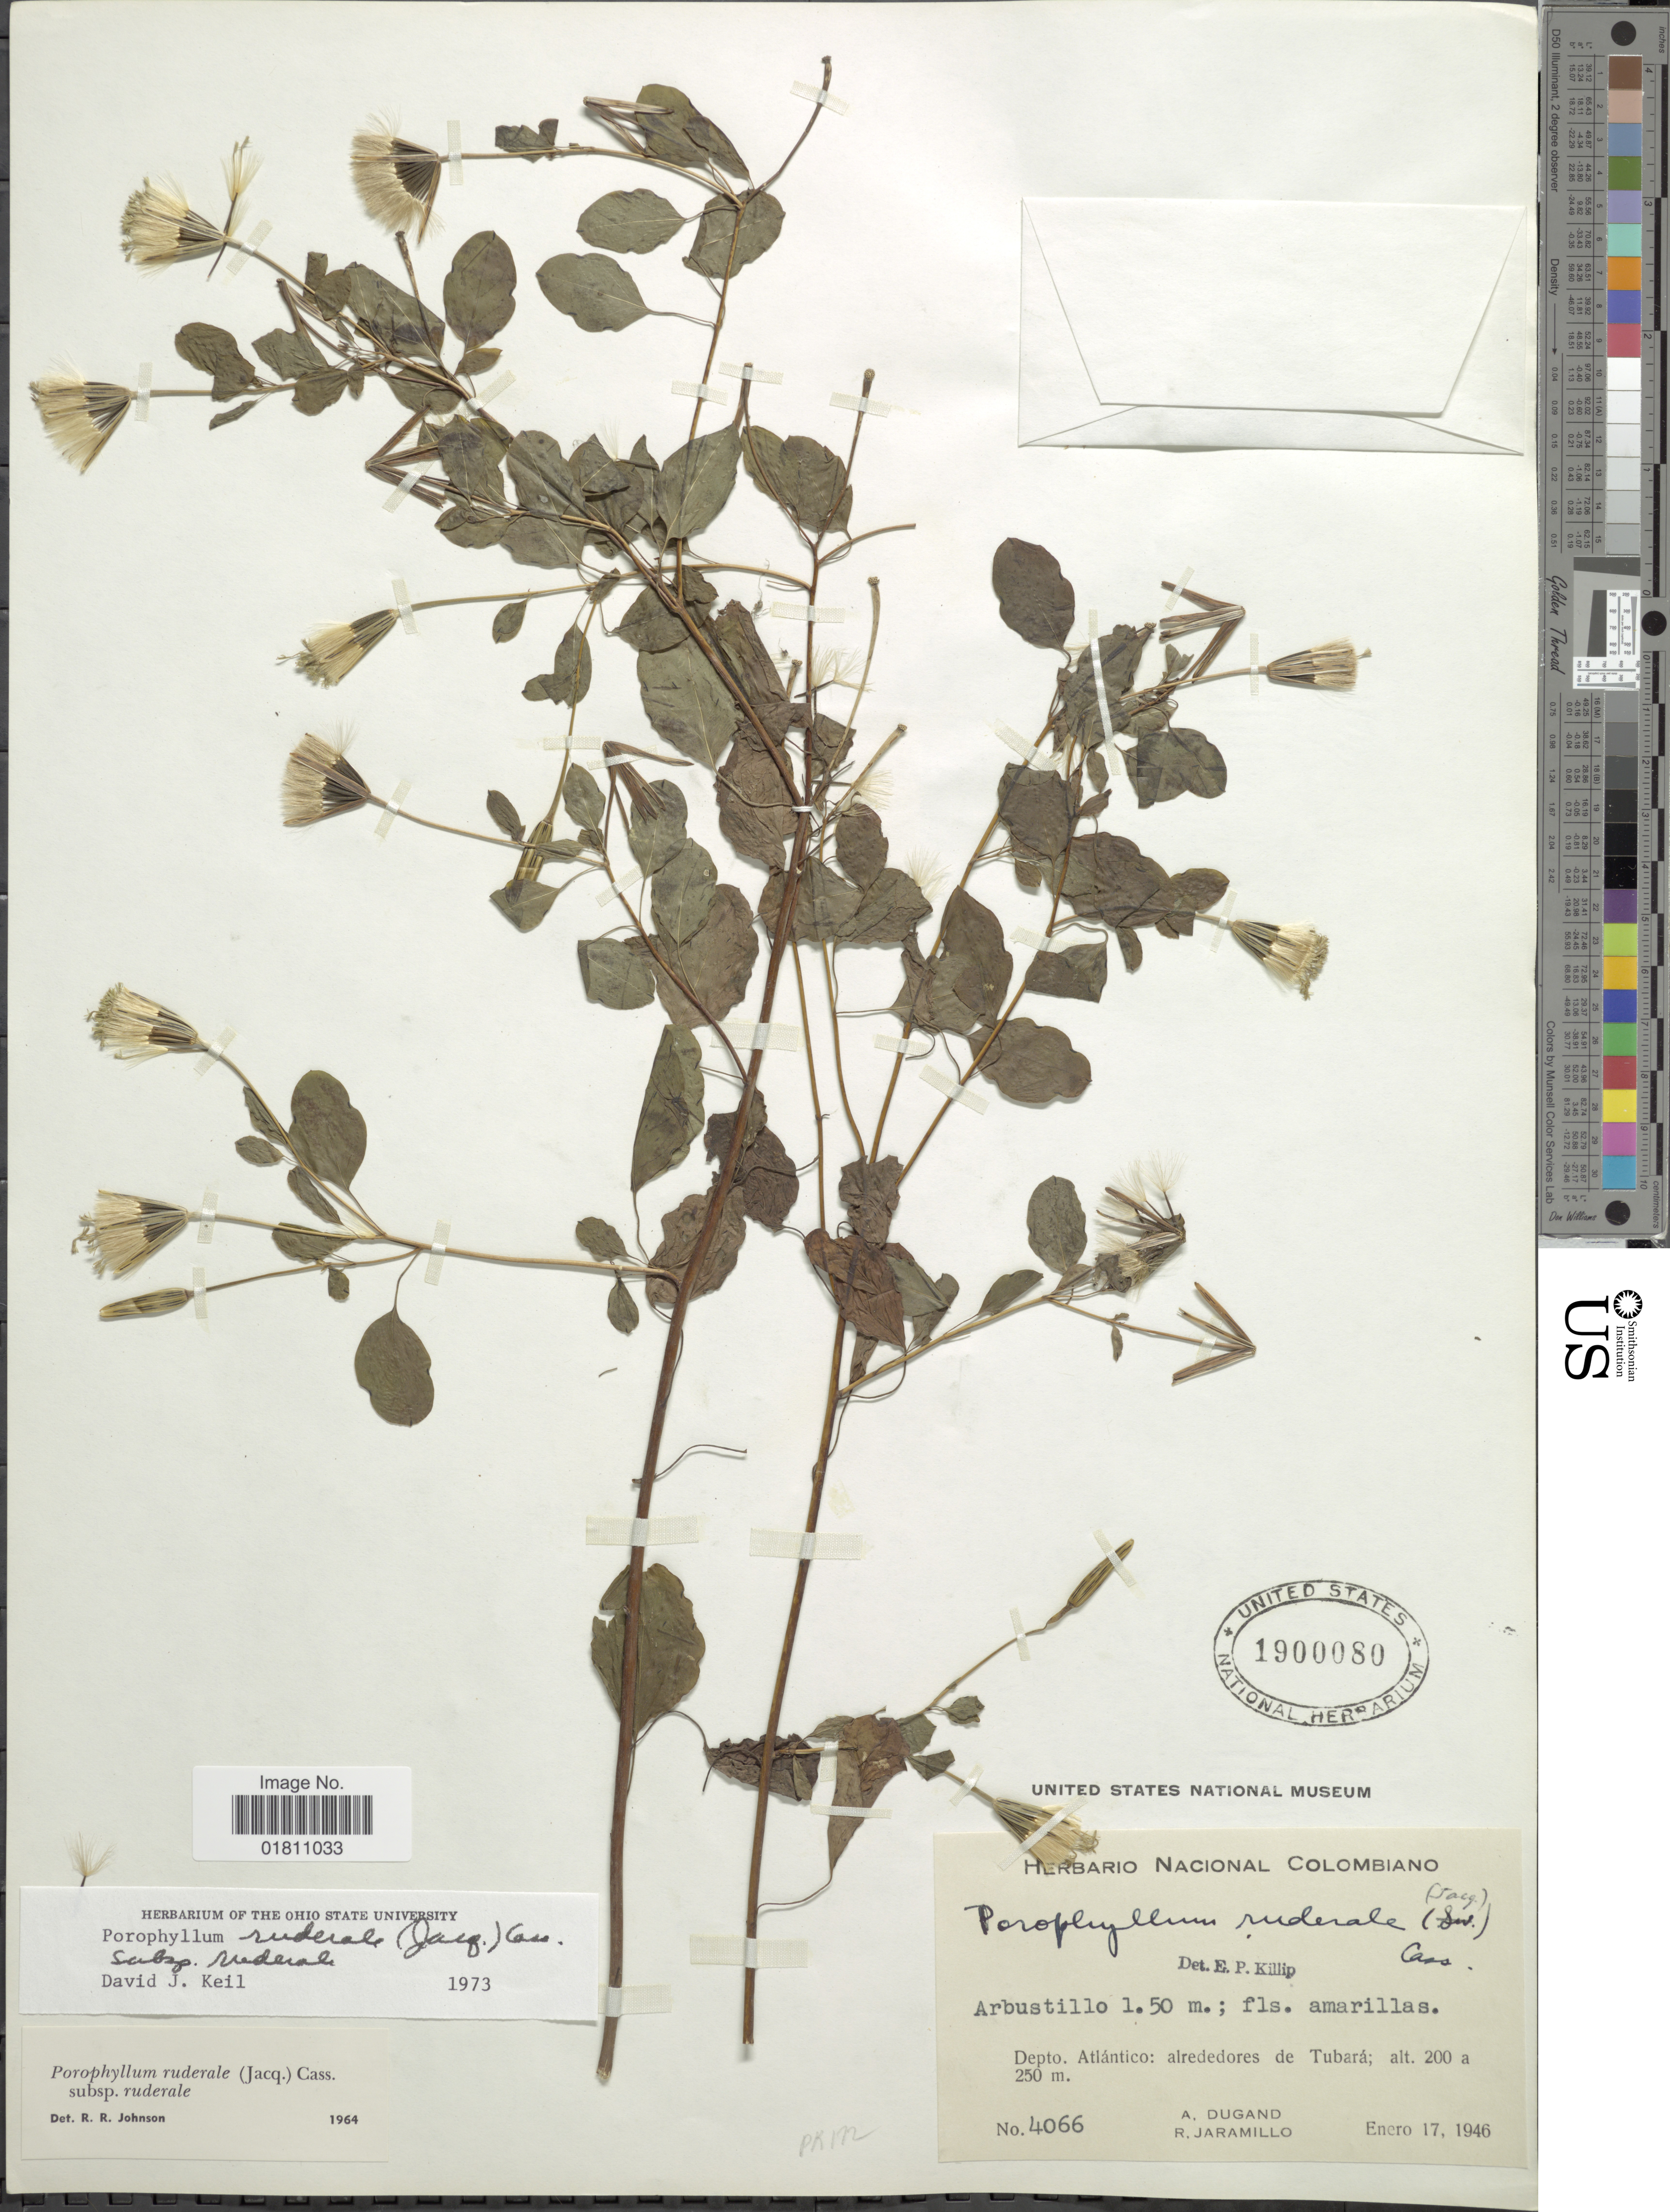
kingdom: Plantae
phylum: Tracheophyta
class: Magnoliopsida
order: Asterales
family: Asteraceae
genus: Porophyllum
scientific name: Porophyllum ruderale subsp. ruderale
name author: (Jacq.) Cass.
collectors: A. Dugand & R. Jaramillo M.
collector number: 4066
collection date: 1946-01-17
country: Colombia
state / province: Atlántico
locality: Depto. Atlántico: alredores de Tubará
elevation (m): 200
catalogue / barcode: US 1900080